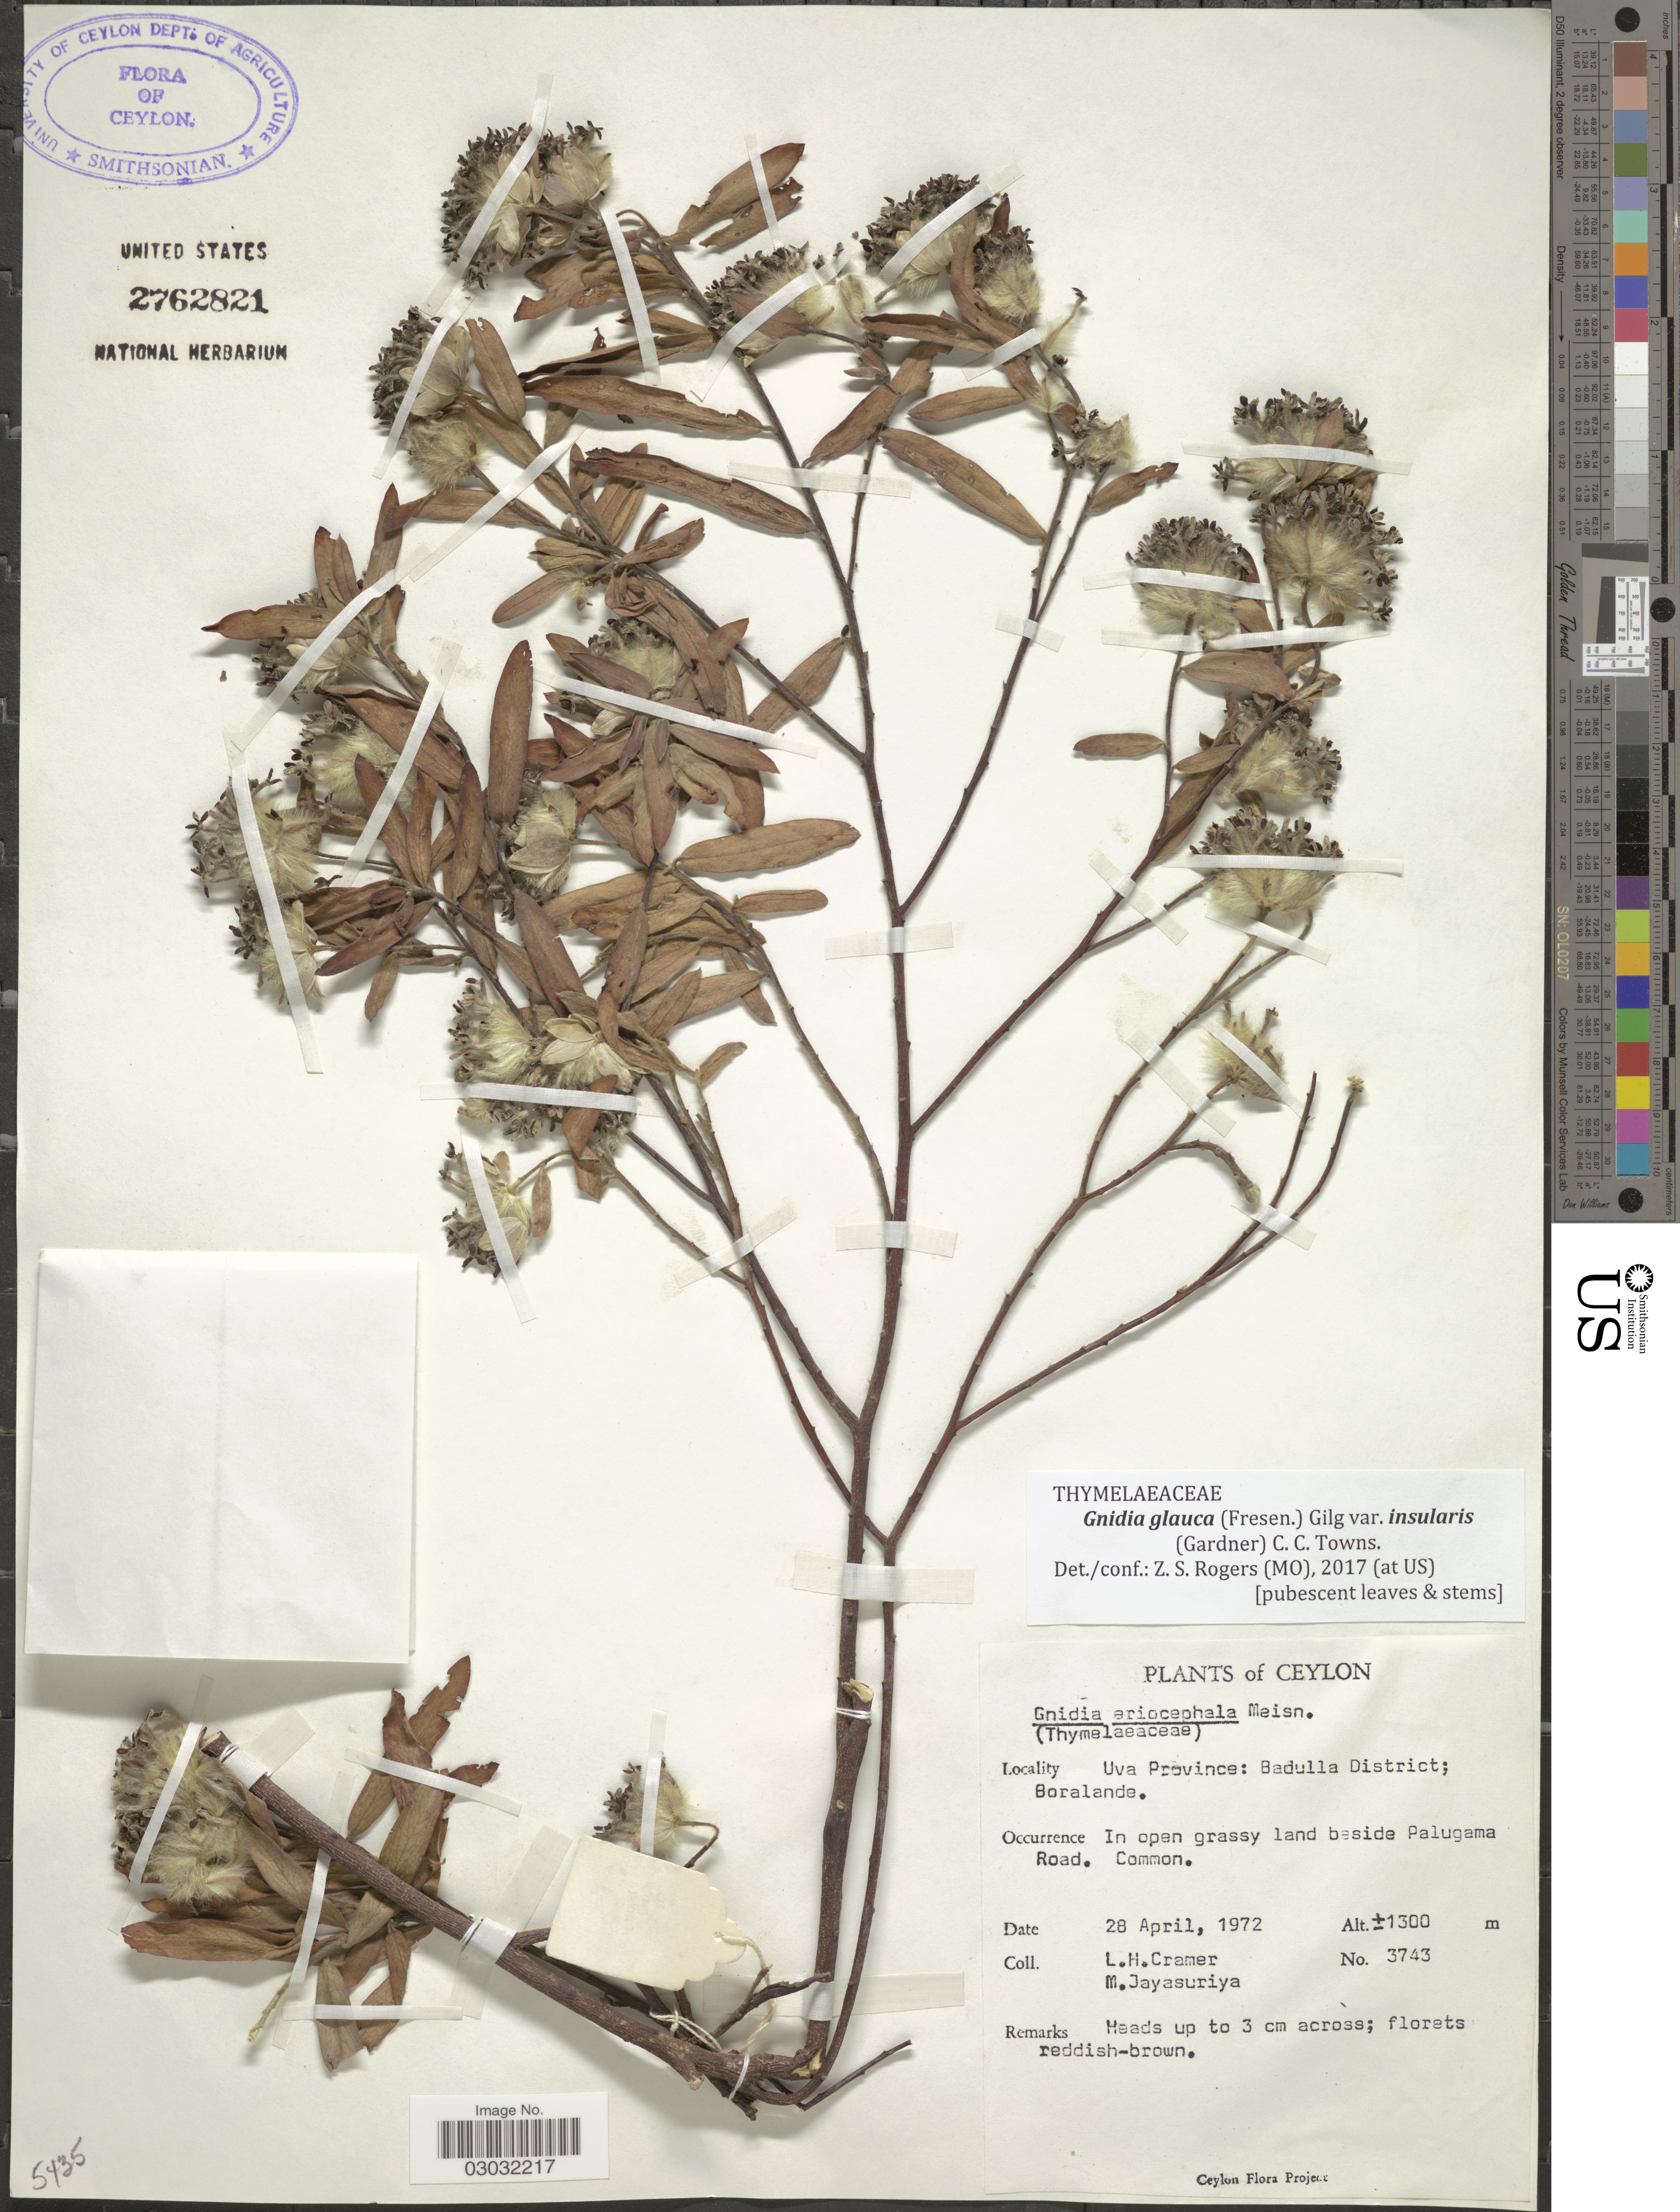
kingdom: Plantae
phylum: Tracheophyta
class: Magnoliopsida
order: Malvales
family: Thymelaeaceae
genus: Lasiosiphon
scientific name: Lasiosiphon insularis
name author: (Gardner) Meisn.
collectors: L. H. Cramer & M. Jayasuriya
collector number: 3743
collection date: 1972-04-28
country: Sri Lanka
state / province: Uva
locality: Ceylon. Badulla District; Boralande. In open grassy land beside Palugama Road.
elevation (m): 1300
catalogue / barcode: US 2762821